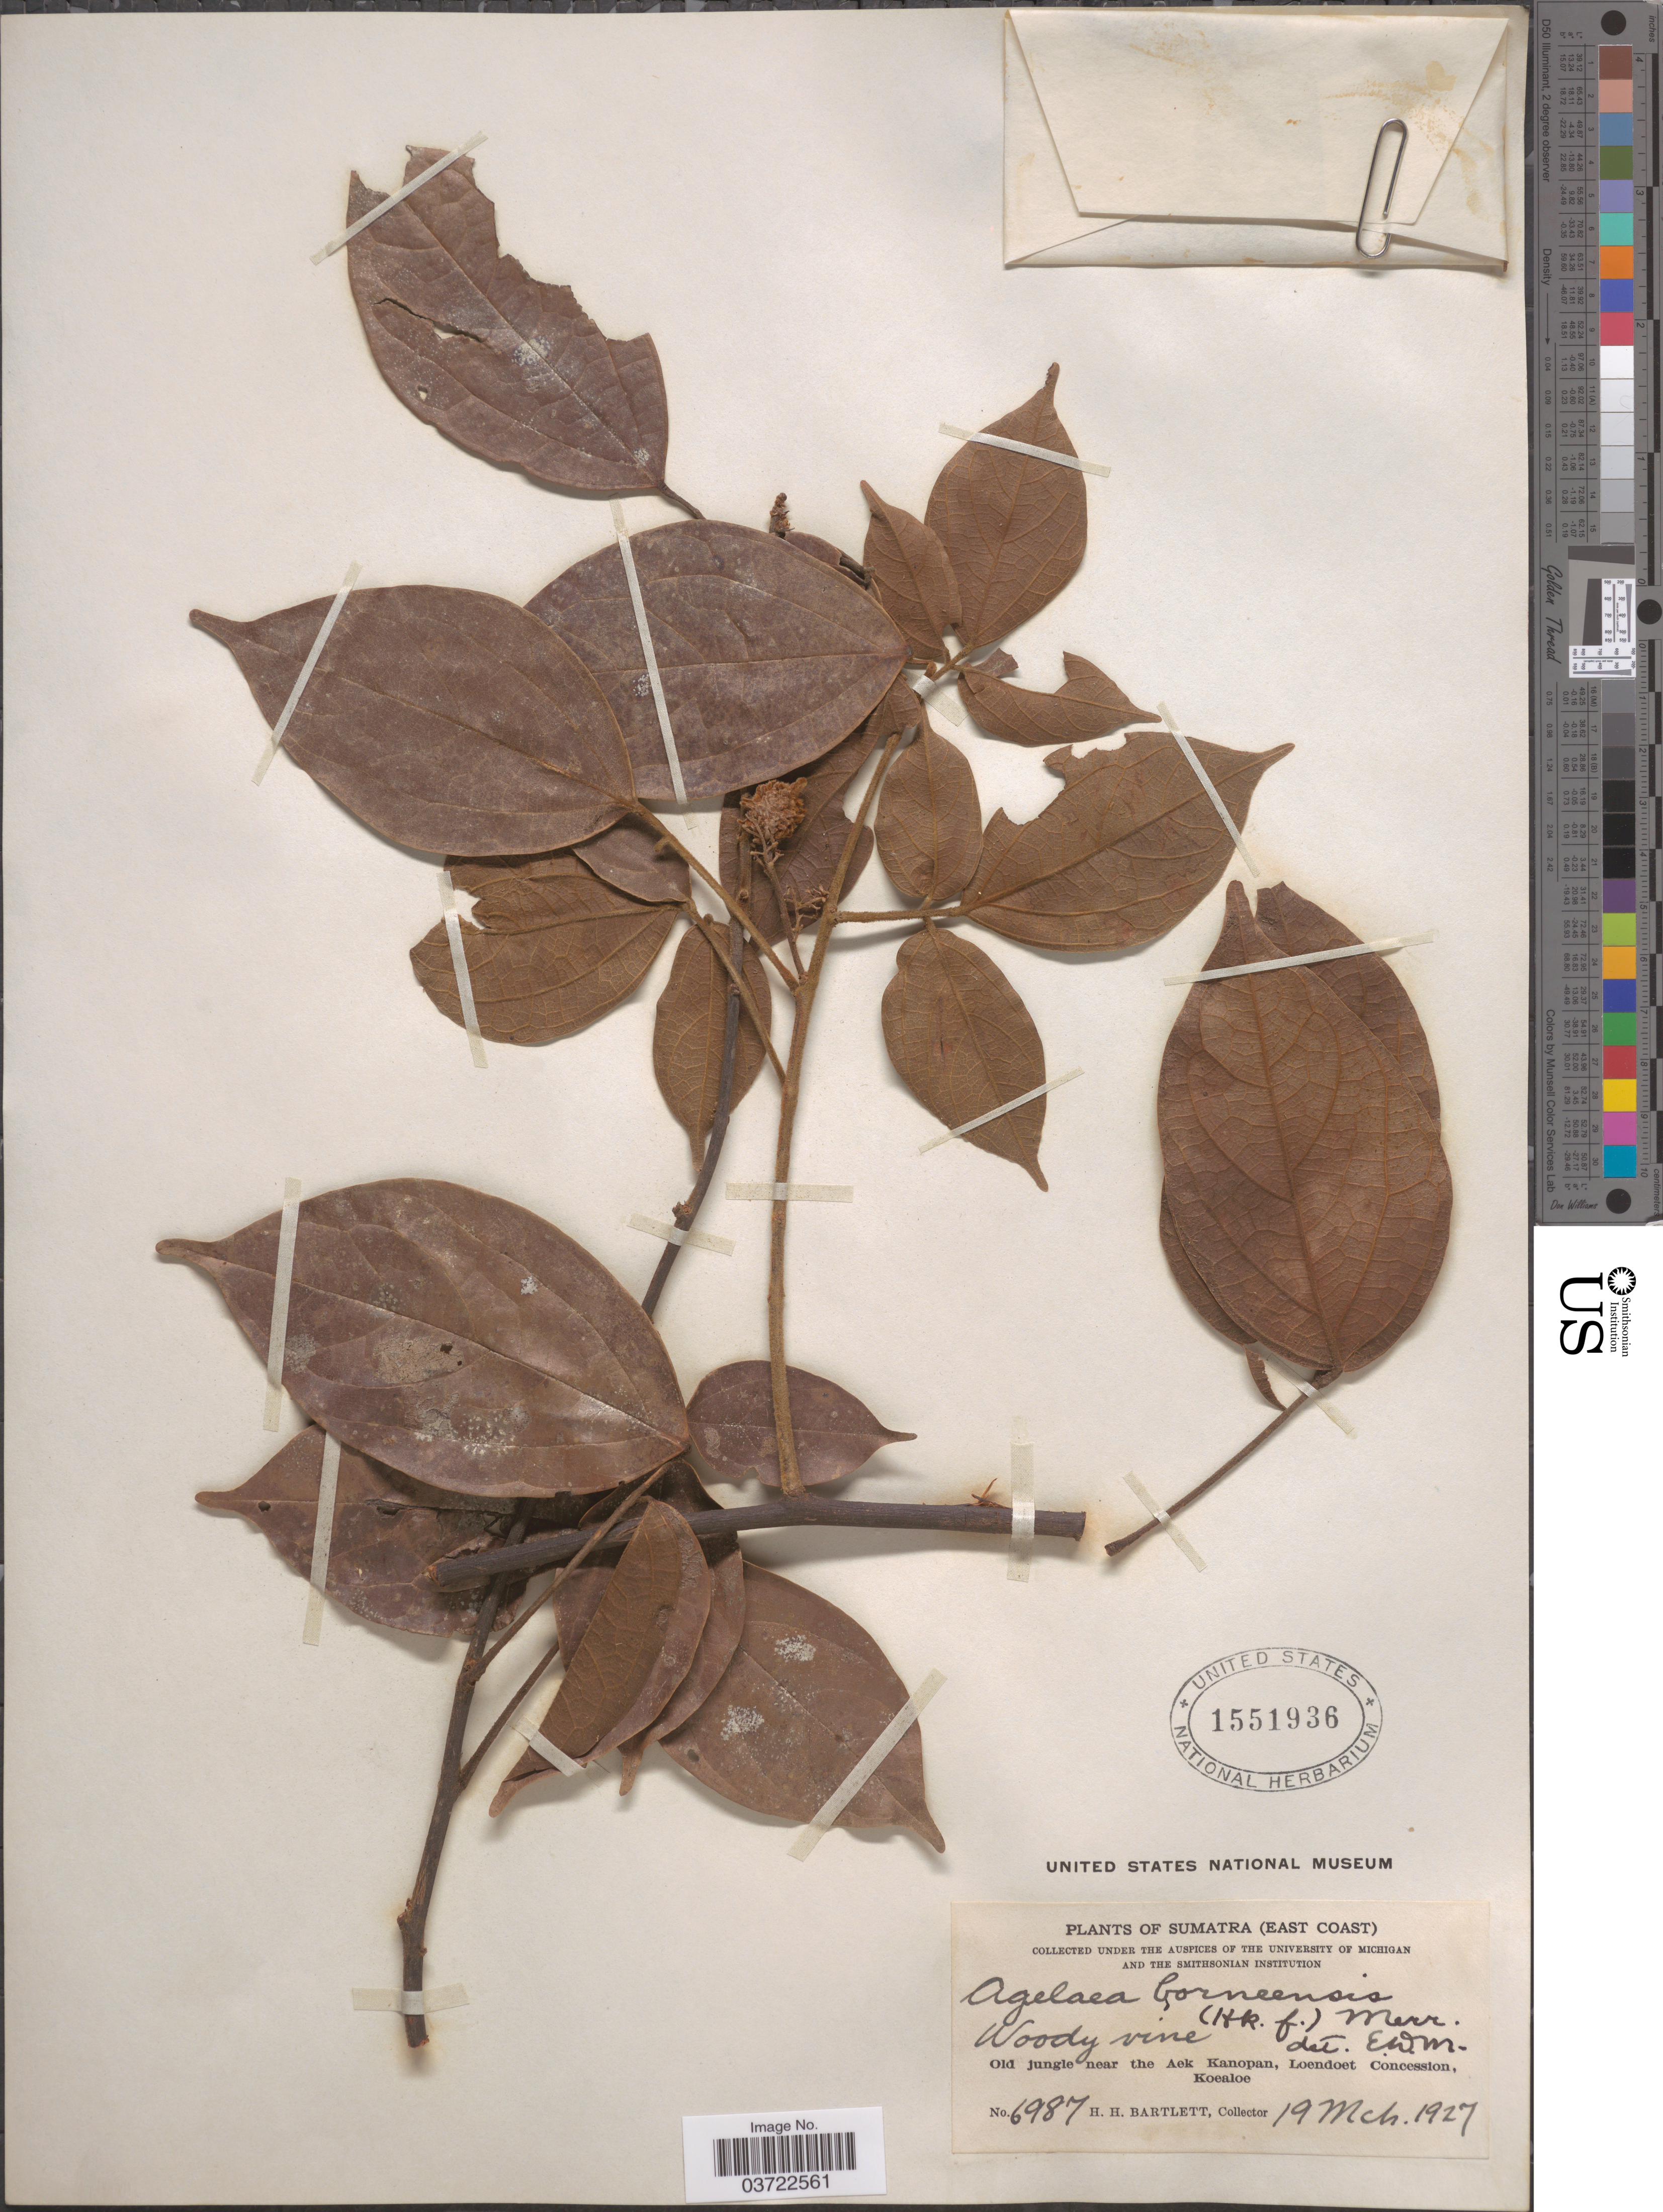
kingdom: Plantae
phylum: Tracheophyta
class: Magnoliopsida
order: Oxalidales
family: Connaraceae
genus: Agelaea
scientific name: Agelaea borneensis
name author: (Hook. f.) Merr.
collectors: H. H. Bartlett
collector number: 6987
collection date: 1927-03-19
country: Indonesia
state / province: Sumatra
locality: (East Coast). Old jungle near the Aek Kanopan, Loendoet Concession, Koealoe.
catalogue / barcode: US 1551936